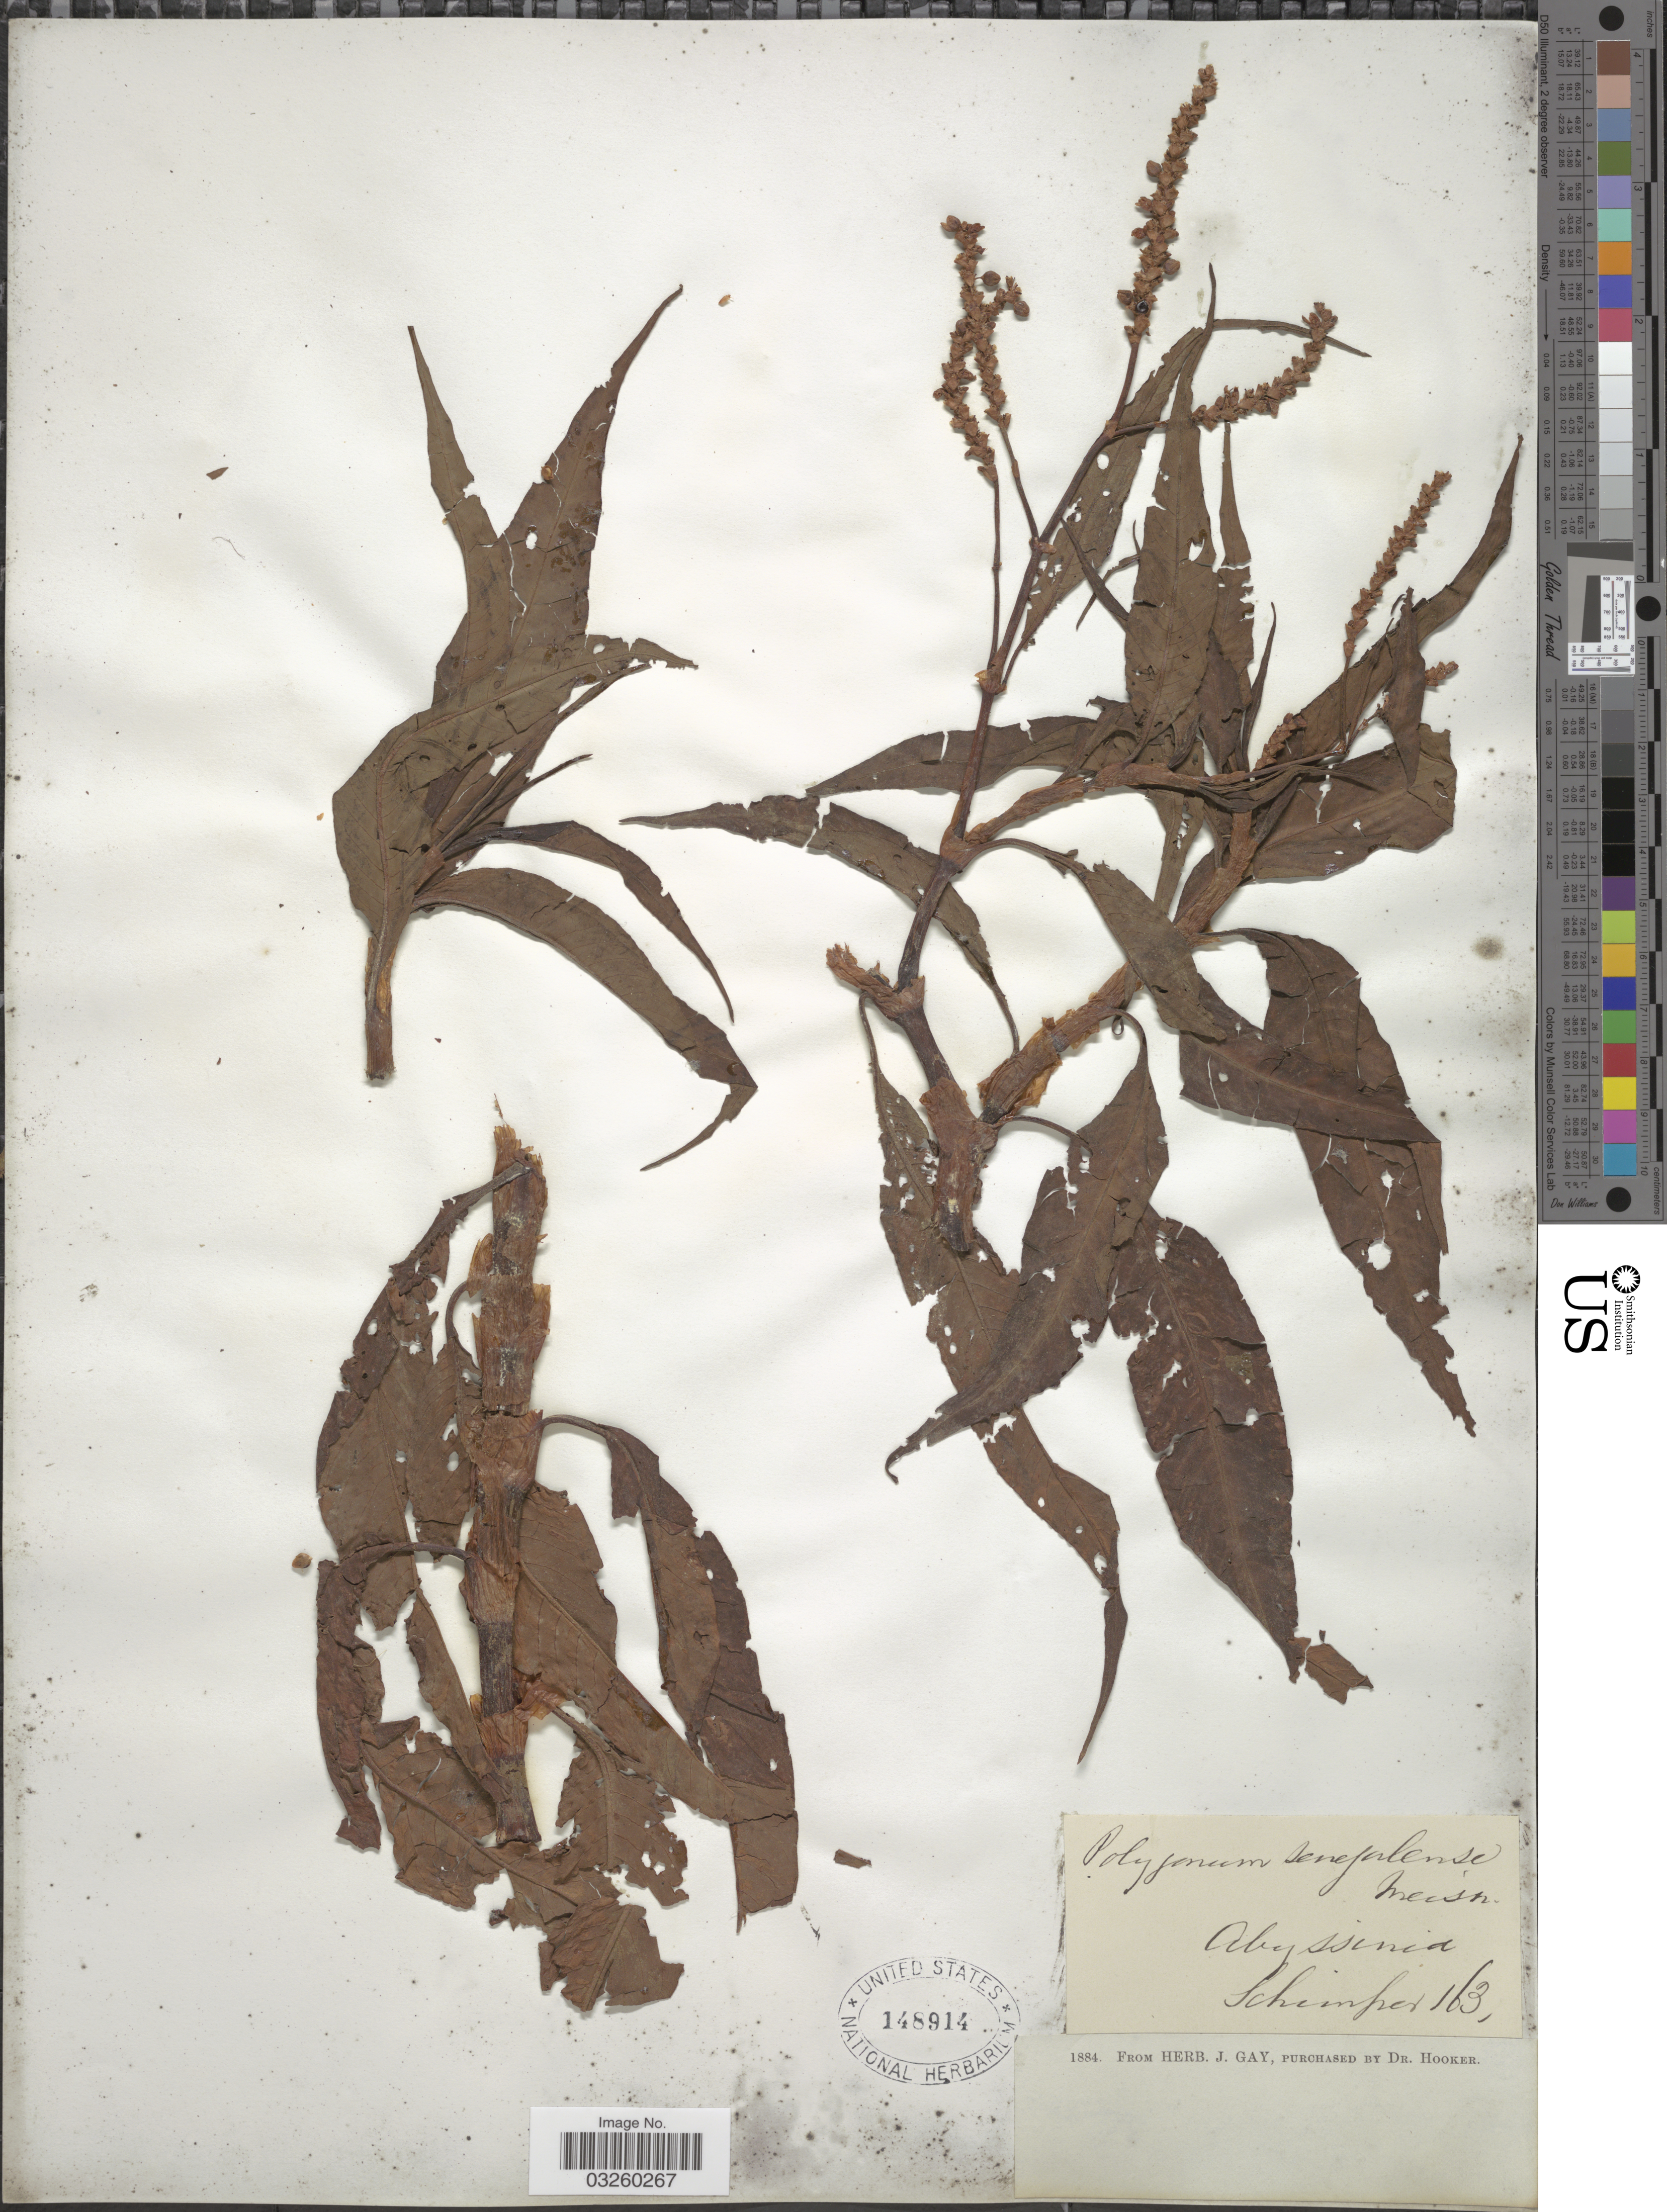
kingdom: Plantae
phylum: Tracheophyta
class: Magnoliopsida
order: Caryophyllales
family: Polygonaceae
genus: Polygonum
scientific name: Polygonum senegalense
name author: Meisn.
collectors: -. Schimper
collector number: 163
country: Ethiopia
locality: Abyssinia.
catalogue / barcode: US 148914